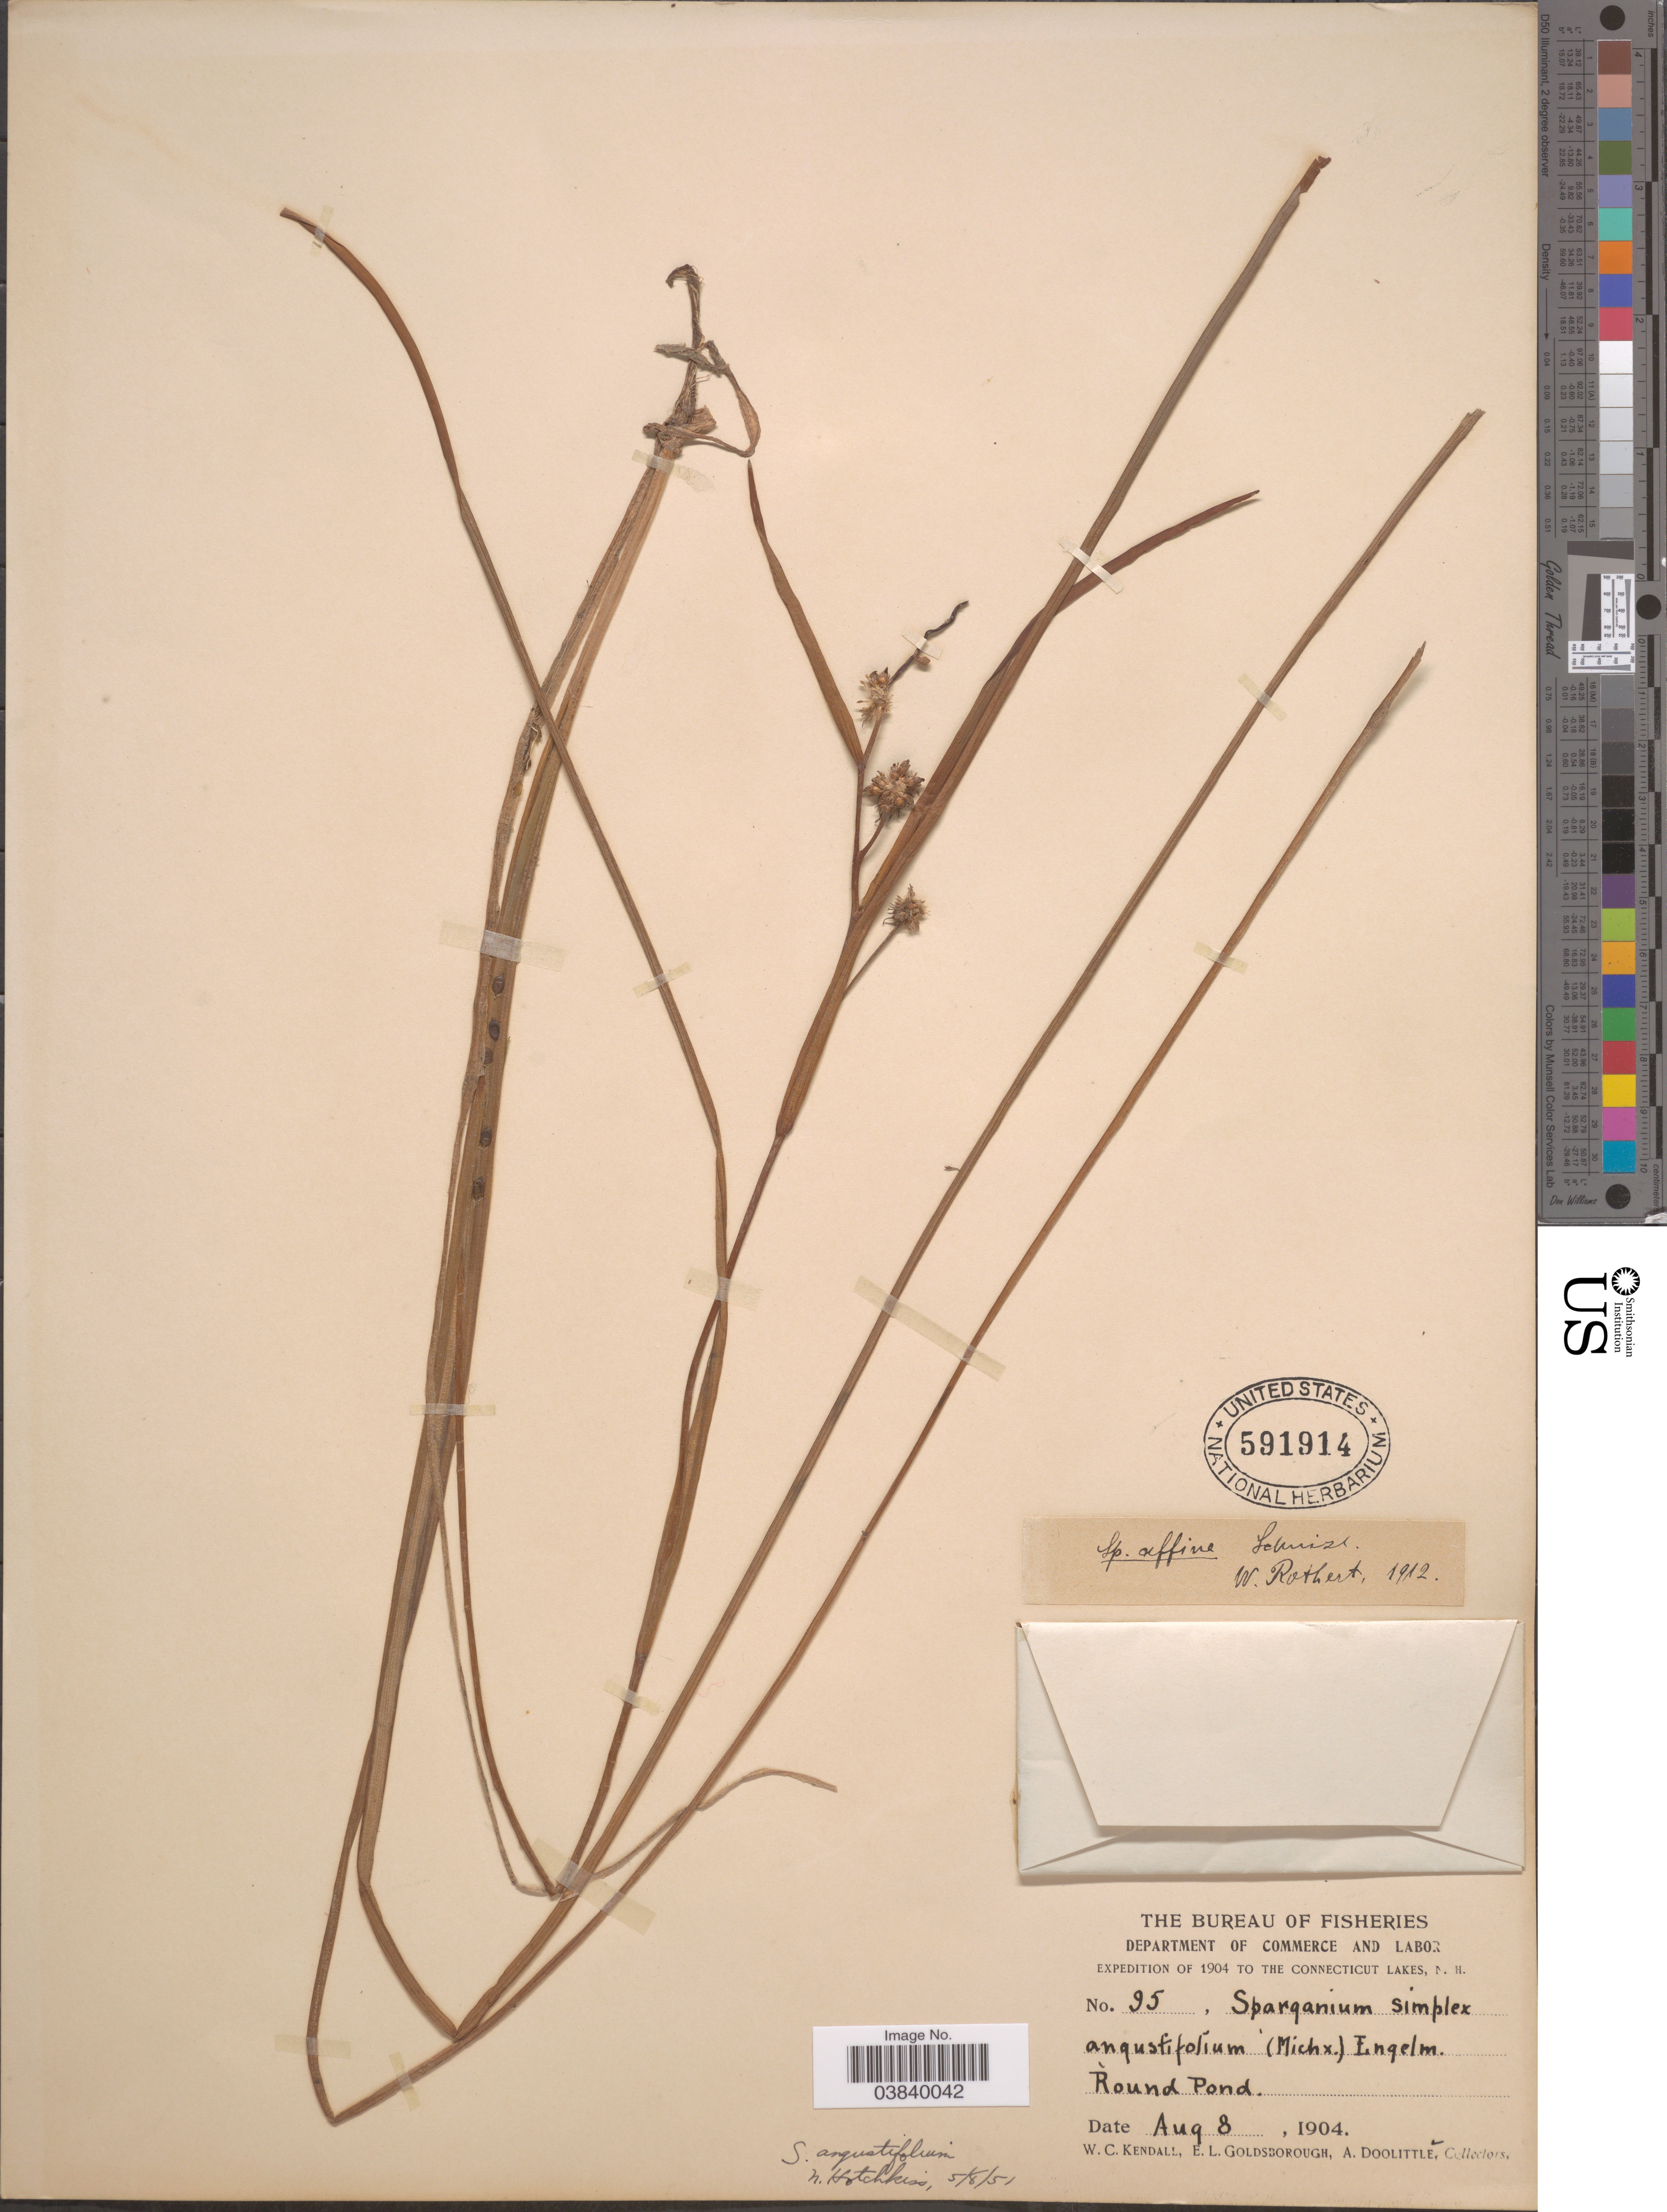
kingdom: Plantae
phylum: Tracheophyta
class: Liliopsida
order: Poales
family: Typhaceae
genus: Sparganium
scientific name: Sparganium angustifolium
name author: Michx.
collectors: W. Kendall, E. Goldsborough & A. Doolittle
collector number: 95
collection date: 1904-08-08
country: United States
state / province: New Hampshire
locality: Connecticut Lakes. Round Pond.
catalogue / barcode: US 591914